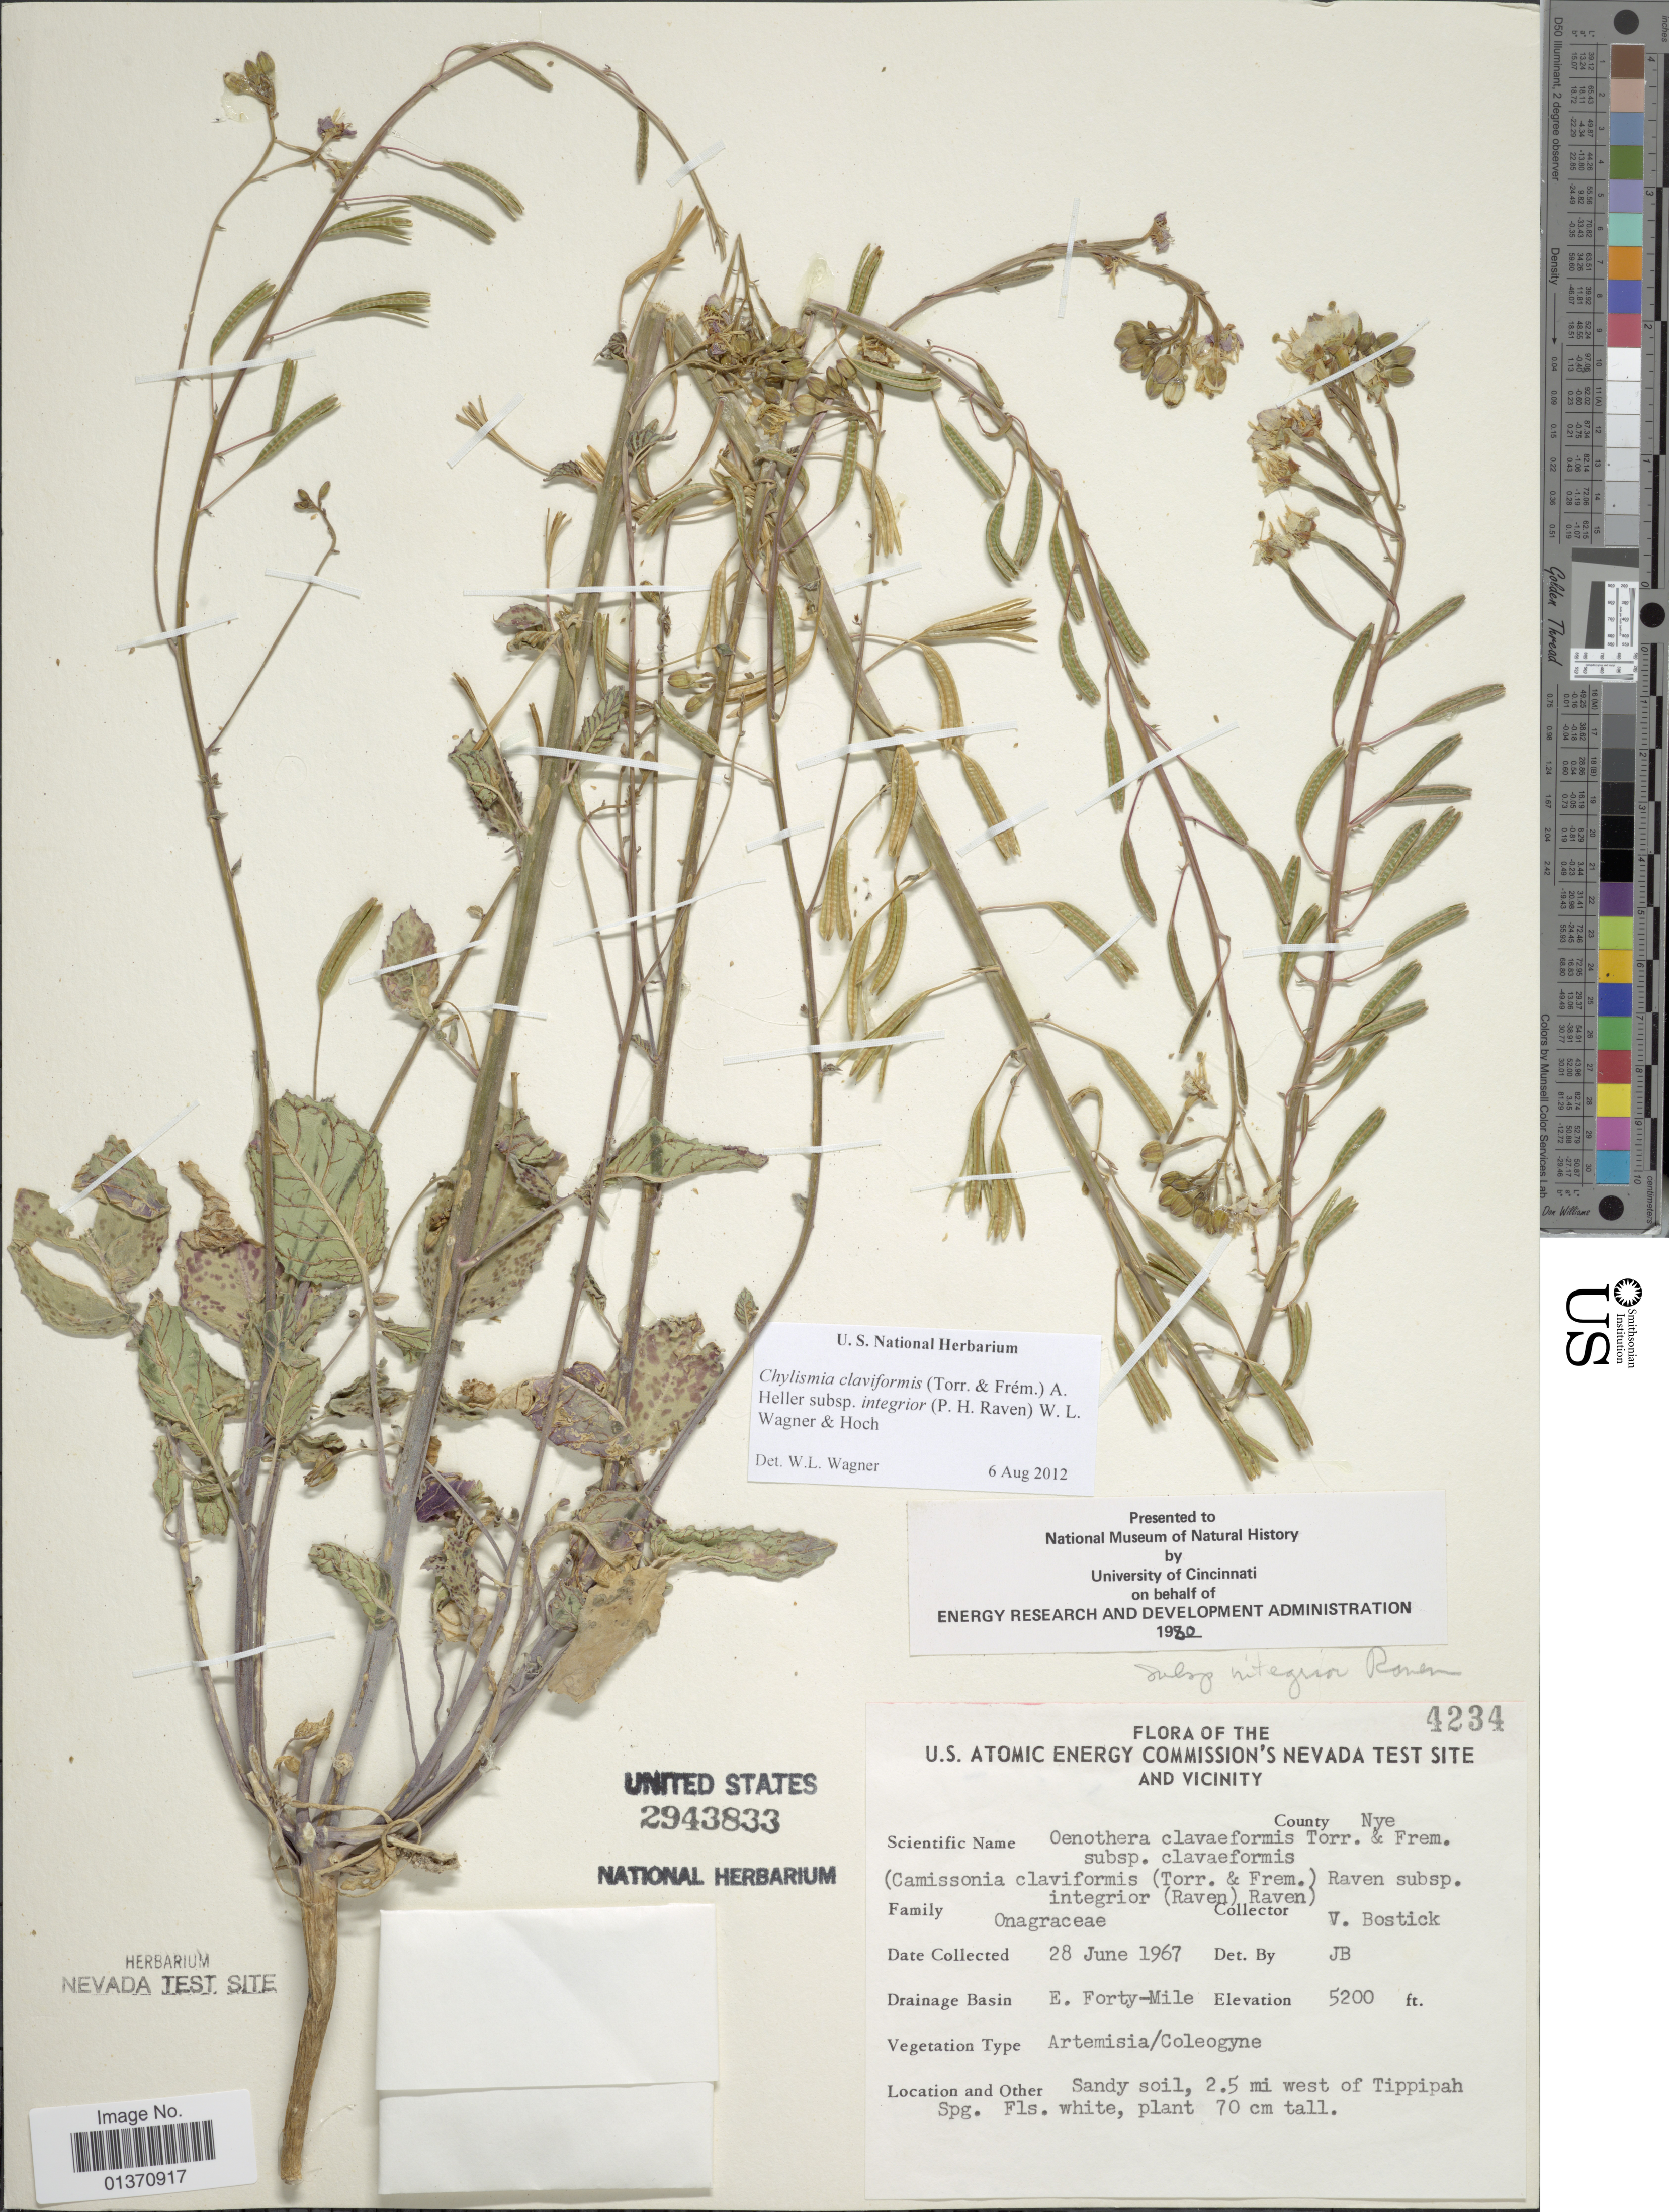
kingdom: Plantae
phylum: Tracheophyta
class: Magnoliopsida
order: Myrtales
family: Onagraceae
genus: Chylismia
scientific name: Chylismia claviformis subsp. integrior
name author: (P.H. Raven) W.L. Wagner & Hoch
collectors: V. Bostick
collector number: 4234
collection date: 1967-06-28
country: United States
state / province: Nevada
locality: U. S. Atomic Energy Commission's Nevada Test Site and Vicinity, E. Forty-Mile, 2.5 mi west of Tippipah Spg. County NYE.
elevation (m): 1585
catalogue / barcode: US 2943833